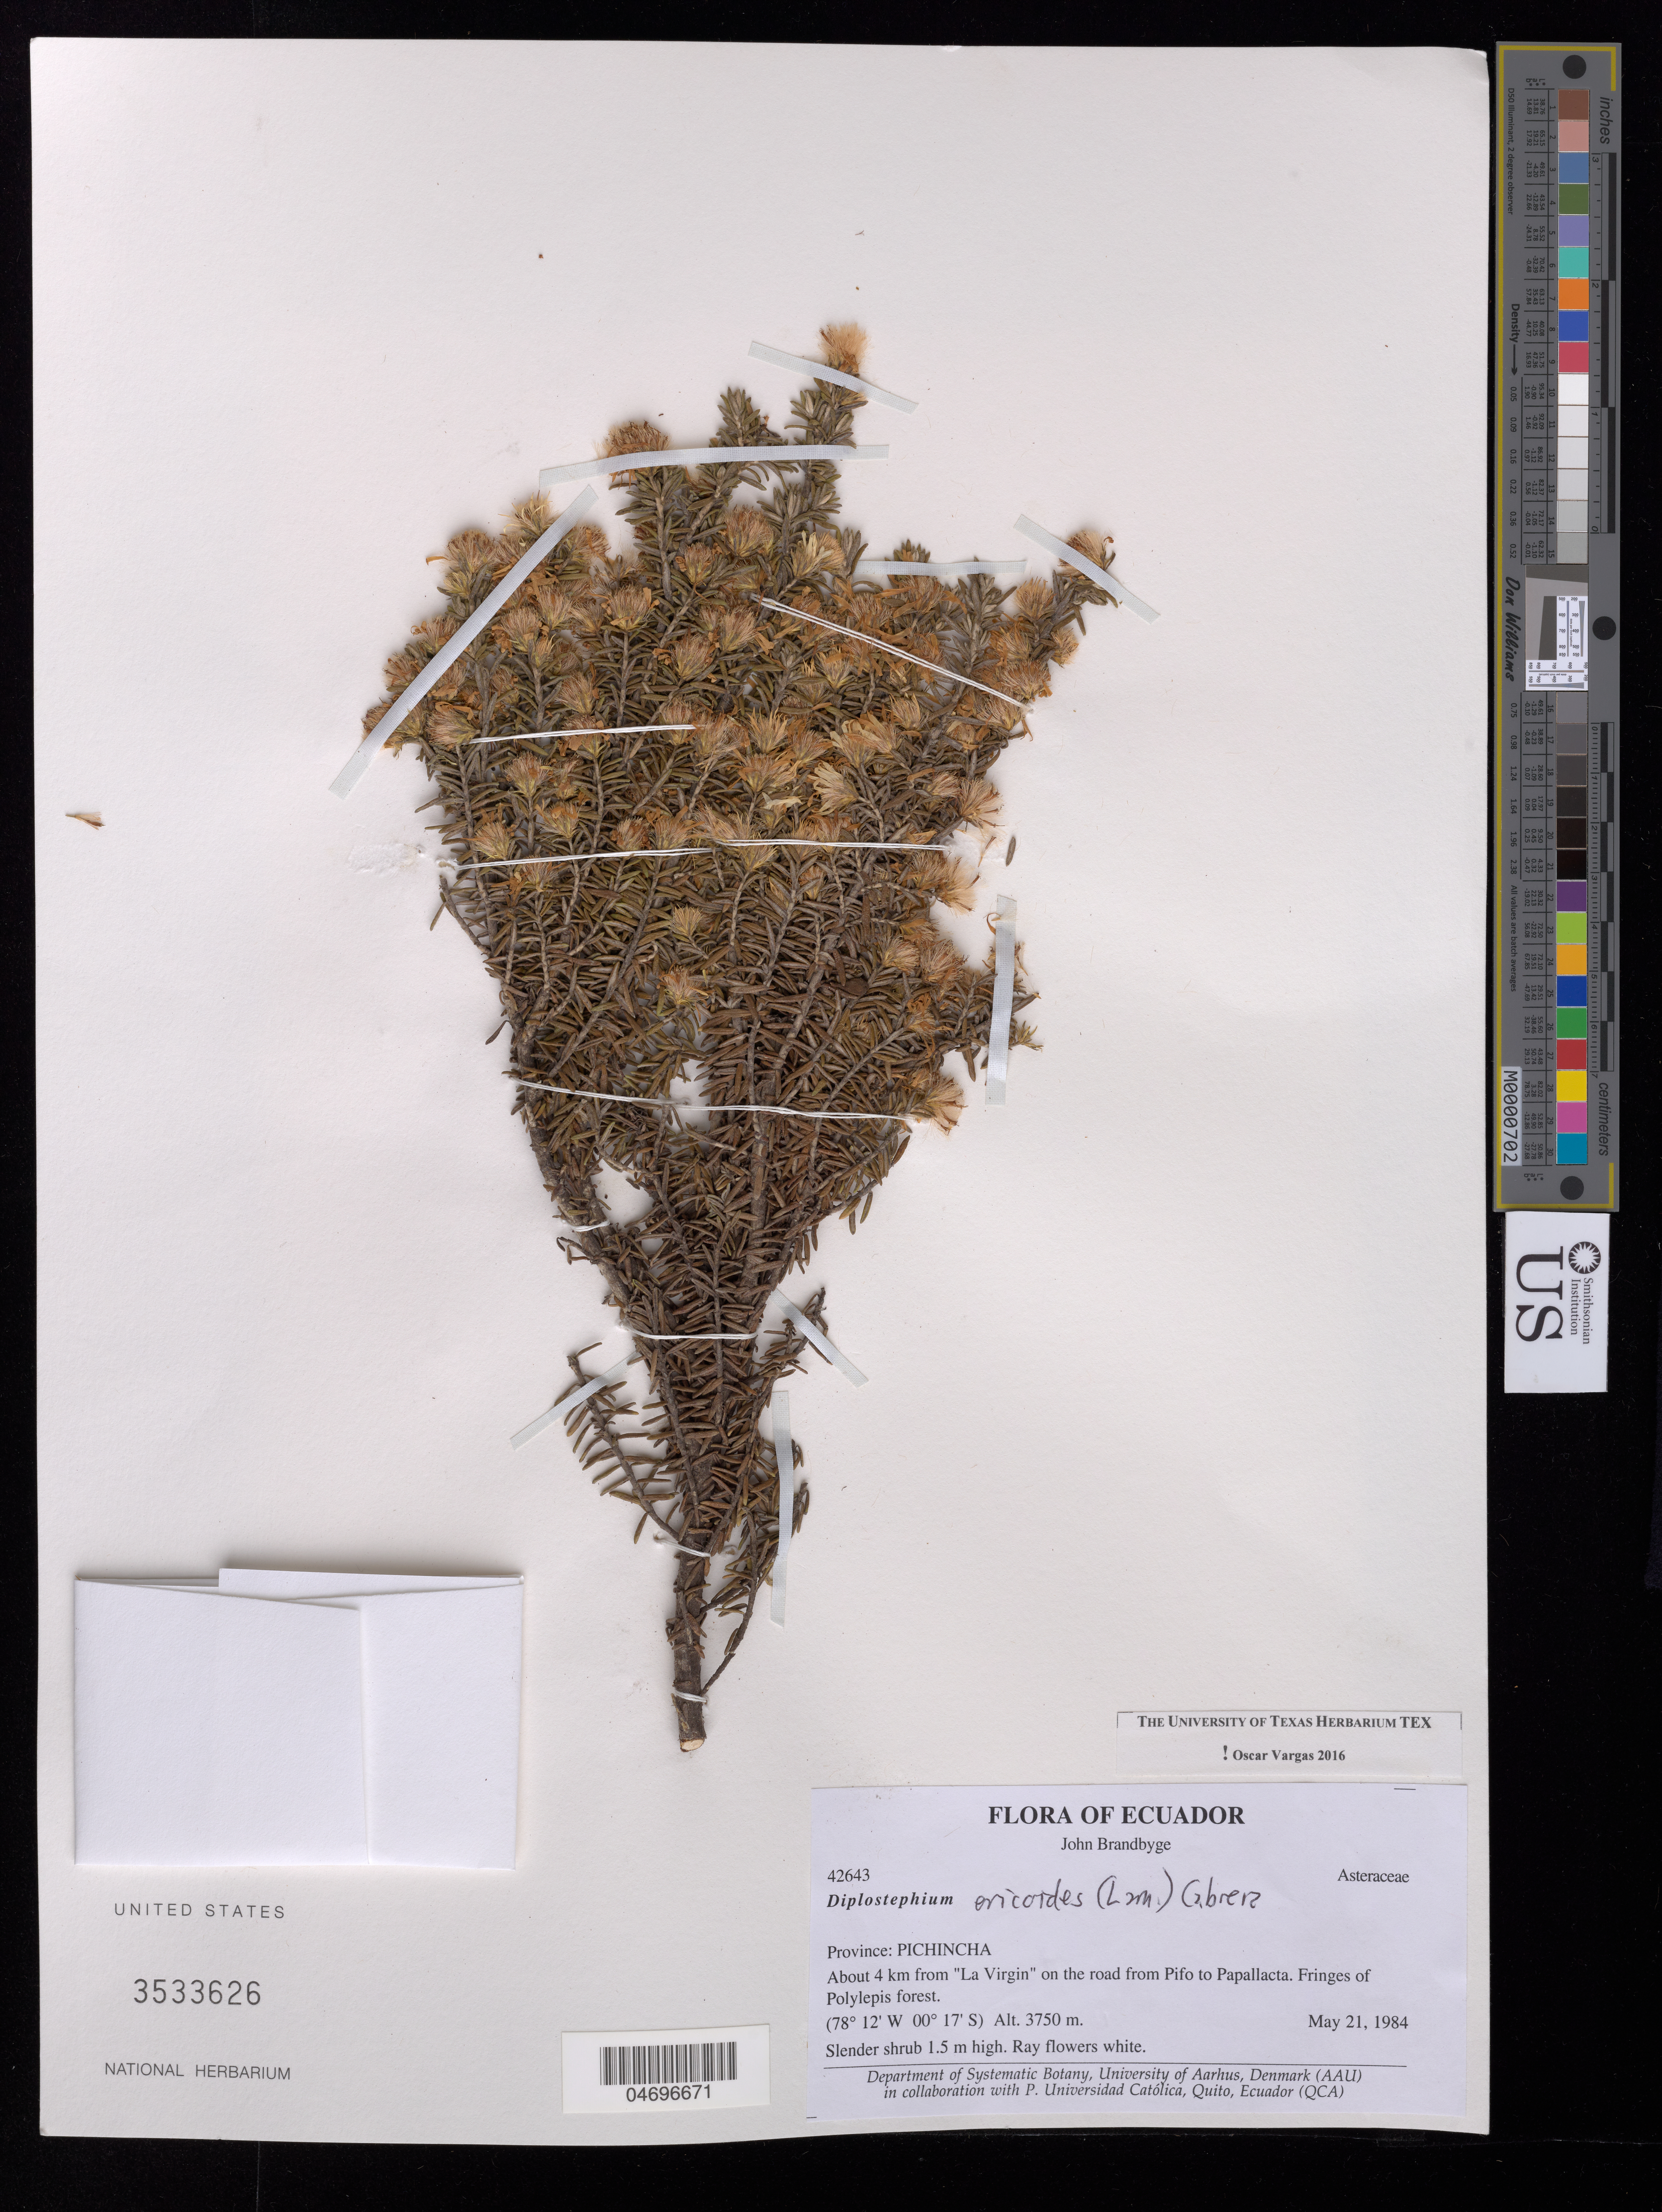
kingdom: Plantae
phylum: Tracheophyta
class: Magnoliopsida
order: Asterales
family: Asteraceae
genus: Diplostephium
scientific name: Diplostephium ericoides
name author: (Lam.) Cabrera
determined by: Vargas, Oscar M.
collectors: J. Brandbyge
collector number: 42643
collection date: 1984-05-21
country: Ecuador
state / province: Pichincha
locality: About 4 km from "La Virgin" on the road from Pifo to Papallacta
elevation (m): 3750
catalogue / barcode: US 3533626